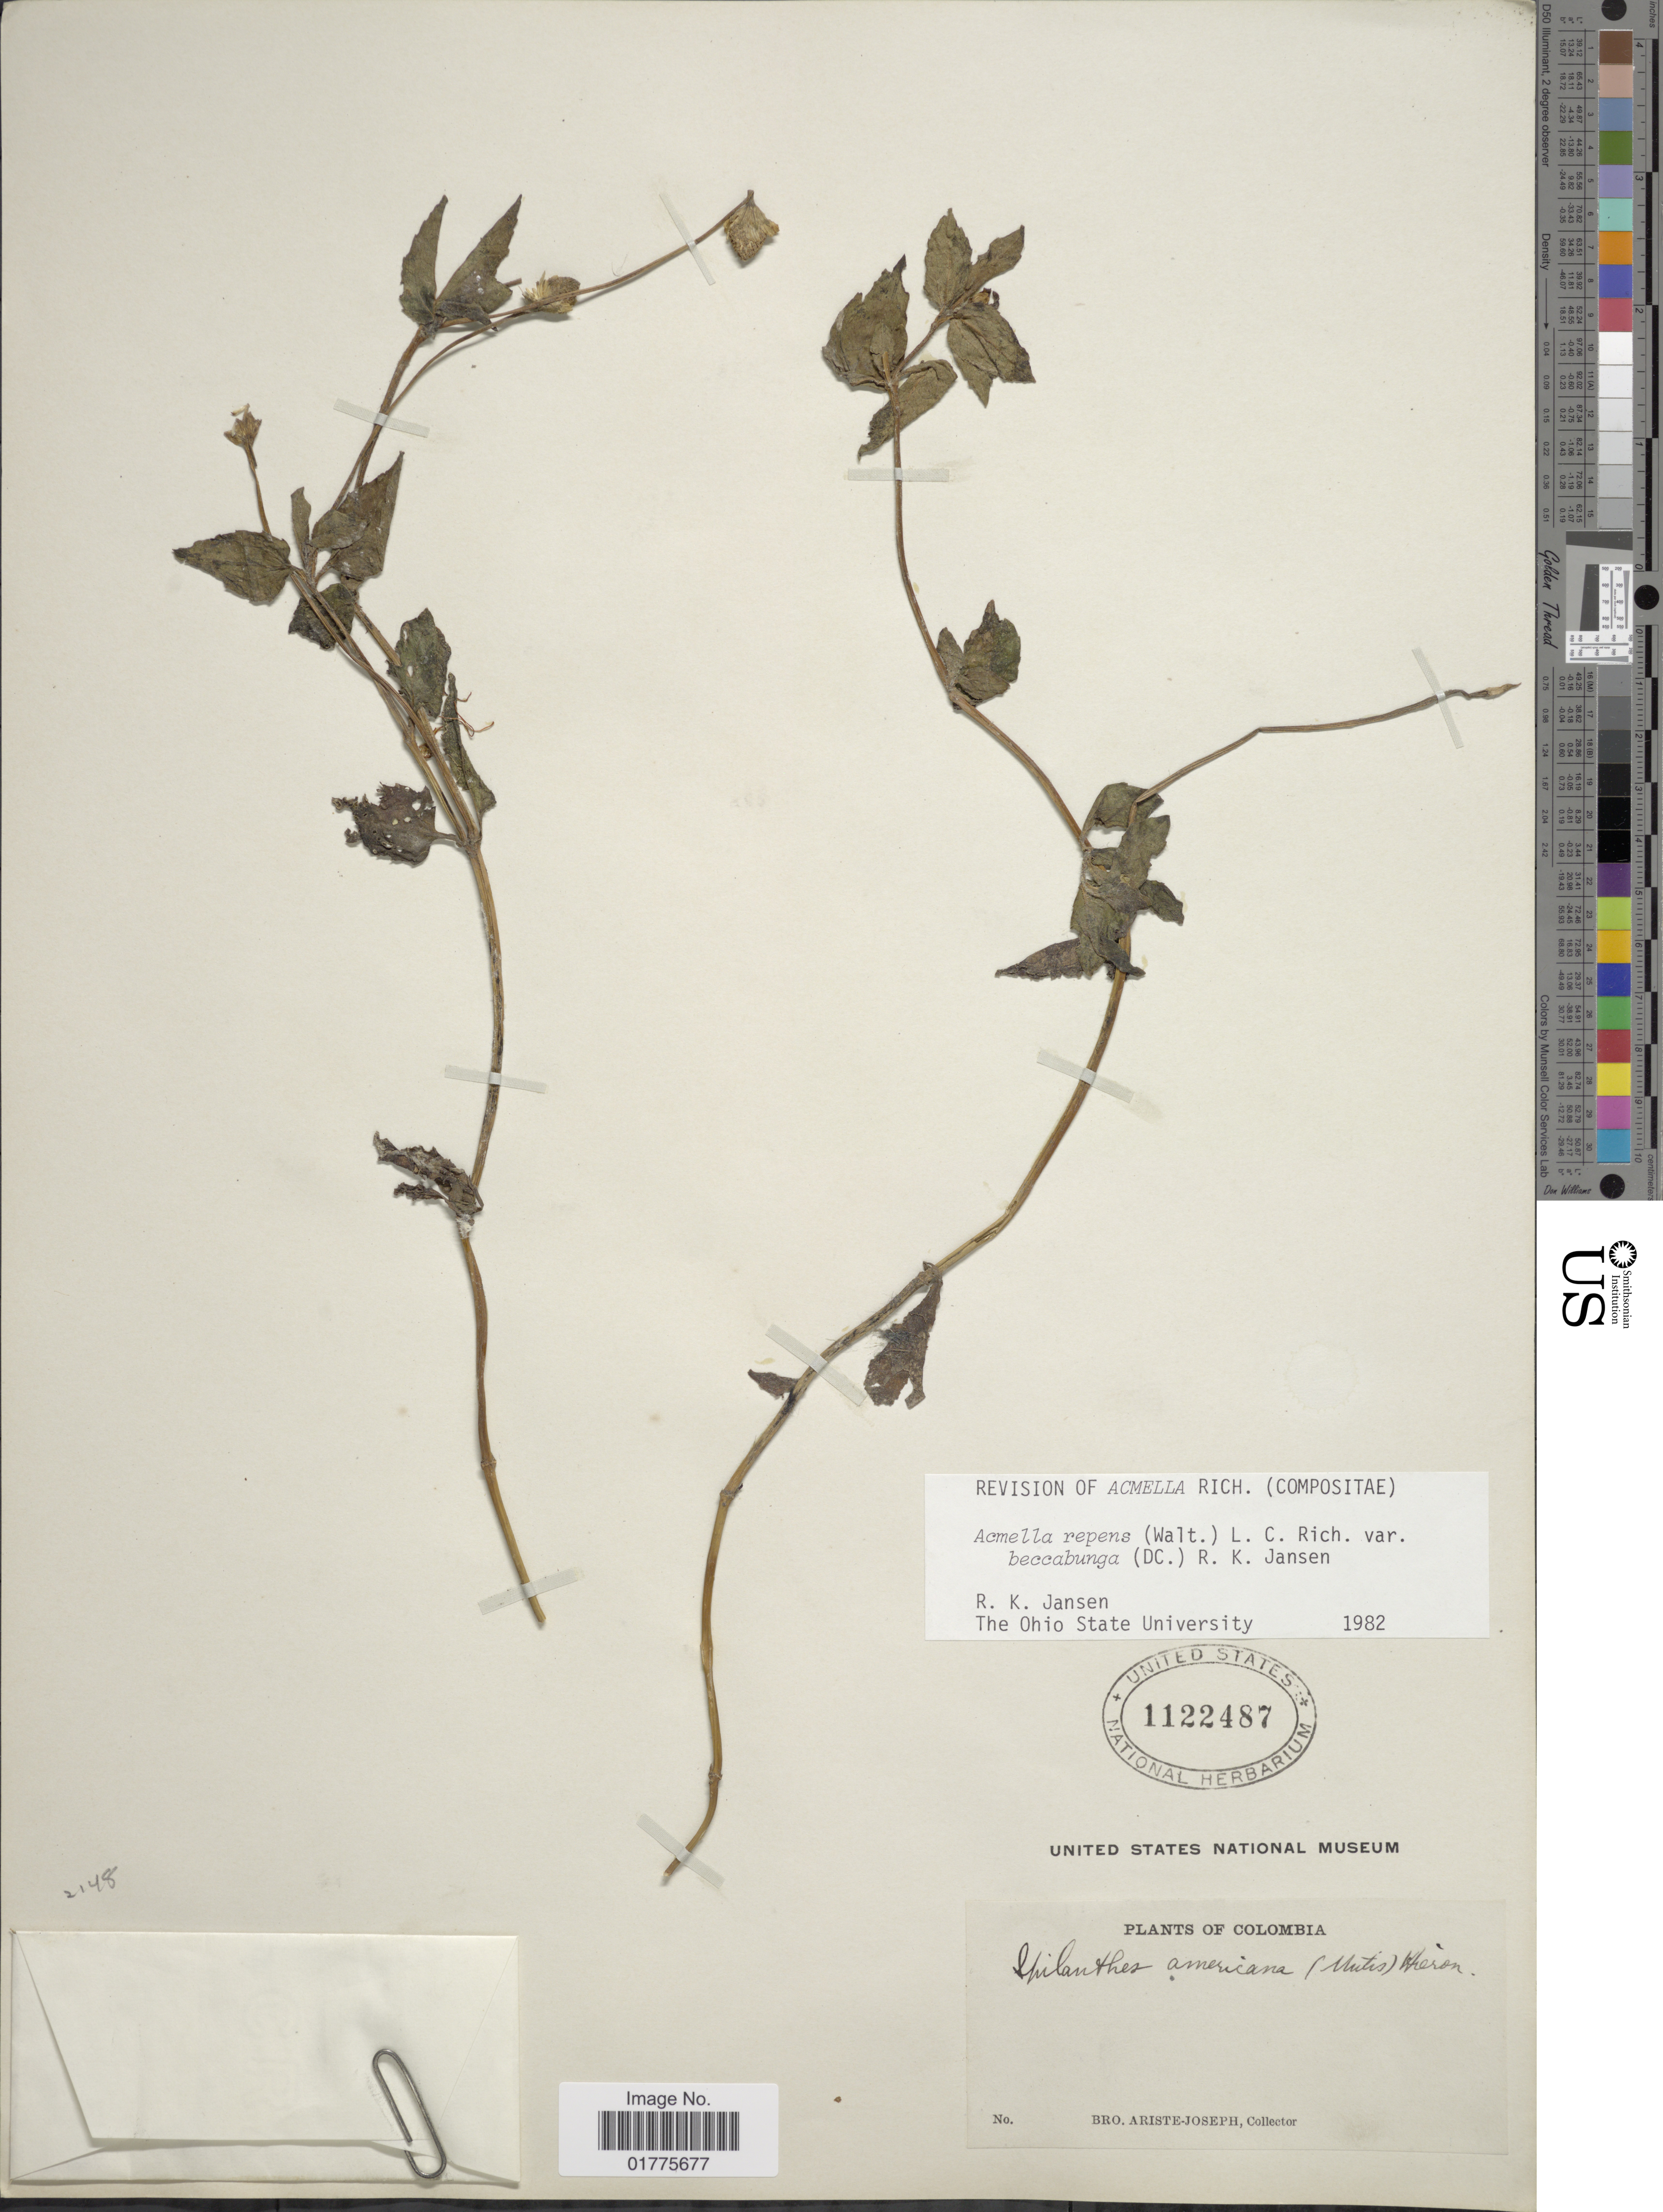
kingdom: Plantae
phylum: Tracheophyta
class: Magnoliopsida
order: Asterales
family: Asteraceae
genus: Acmella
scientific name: Acmella repens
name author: (Walter) Rich.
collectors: Bro. Ariste-Joseph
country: Colombia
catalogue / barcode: US 1122487